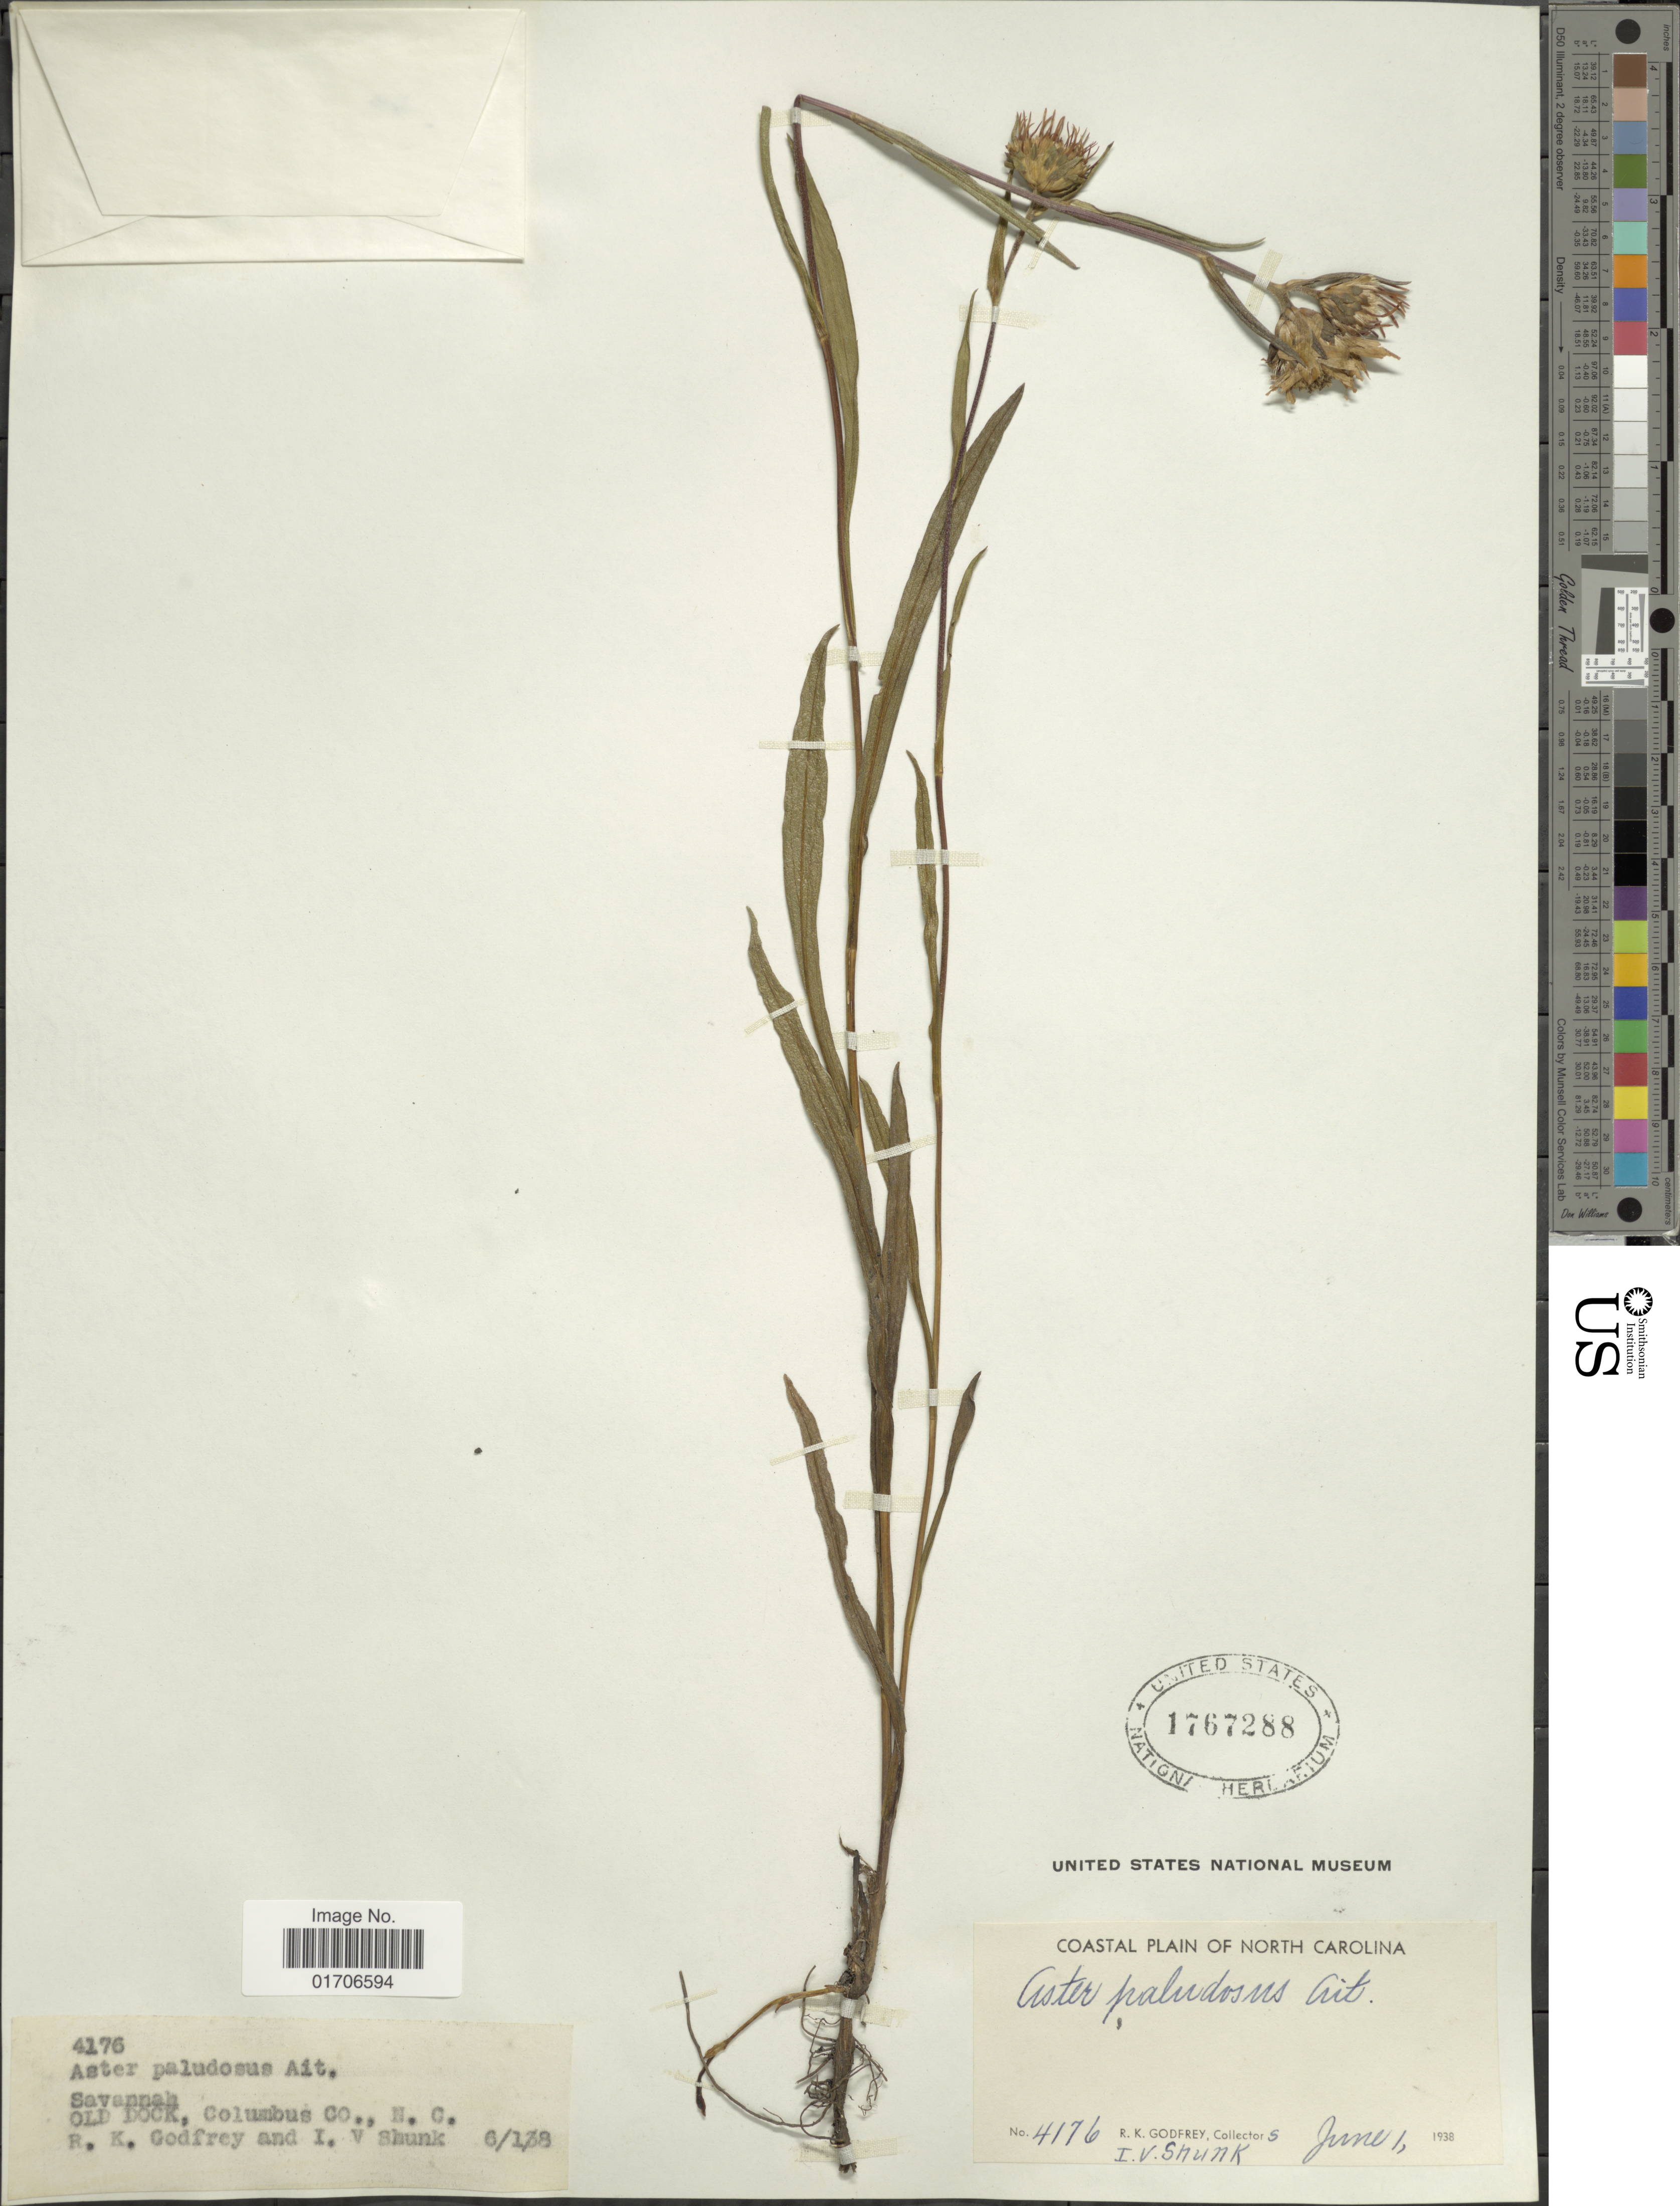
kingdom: Plantae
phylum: Tracheophyta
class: Magnoliopsida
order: Asterales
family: Asteraceae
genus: Eurybia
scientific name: Eurybia paludosa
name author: (Aiton) G.L. Nesom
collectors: R. K. Godfrey & I. Shunk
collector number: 4176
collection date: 1938-06-01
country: United States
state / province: North Carolina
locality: Coastal Plain of North Carolina. Savannah. Old Dock, Columbus Co., N.C.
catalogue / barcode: US 1767288